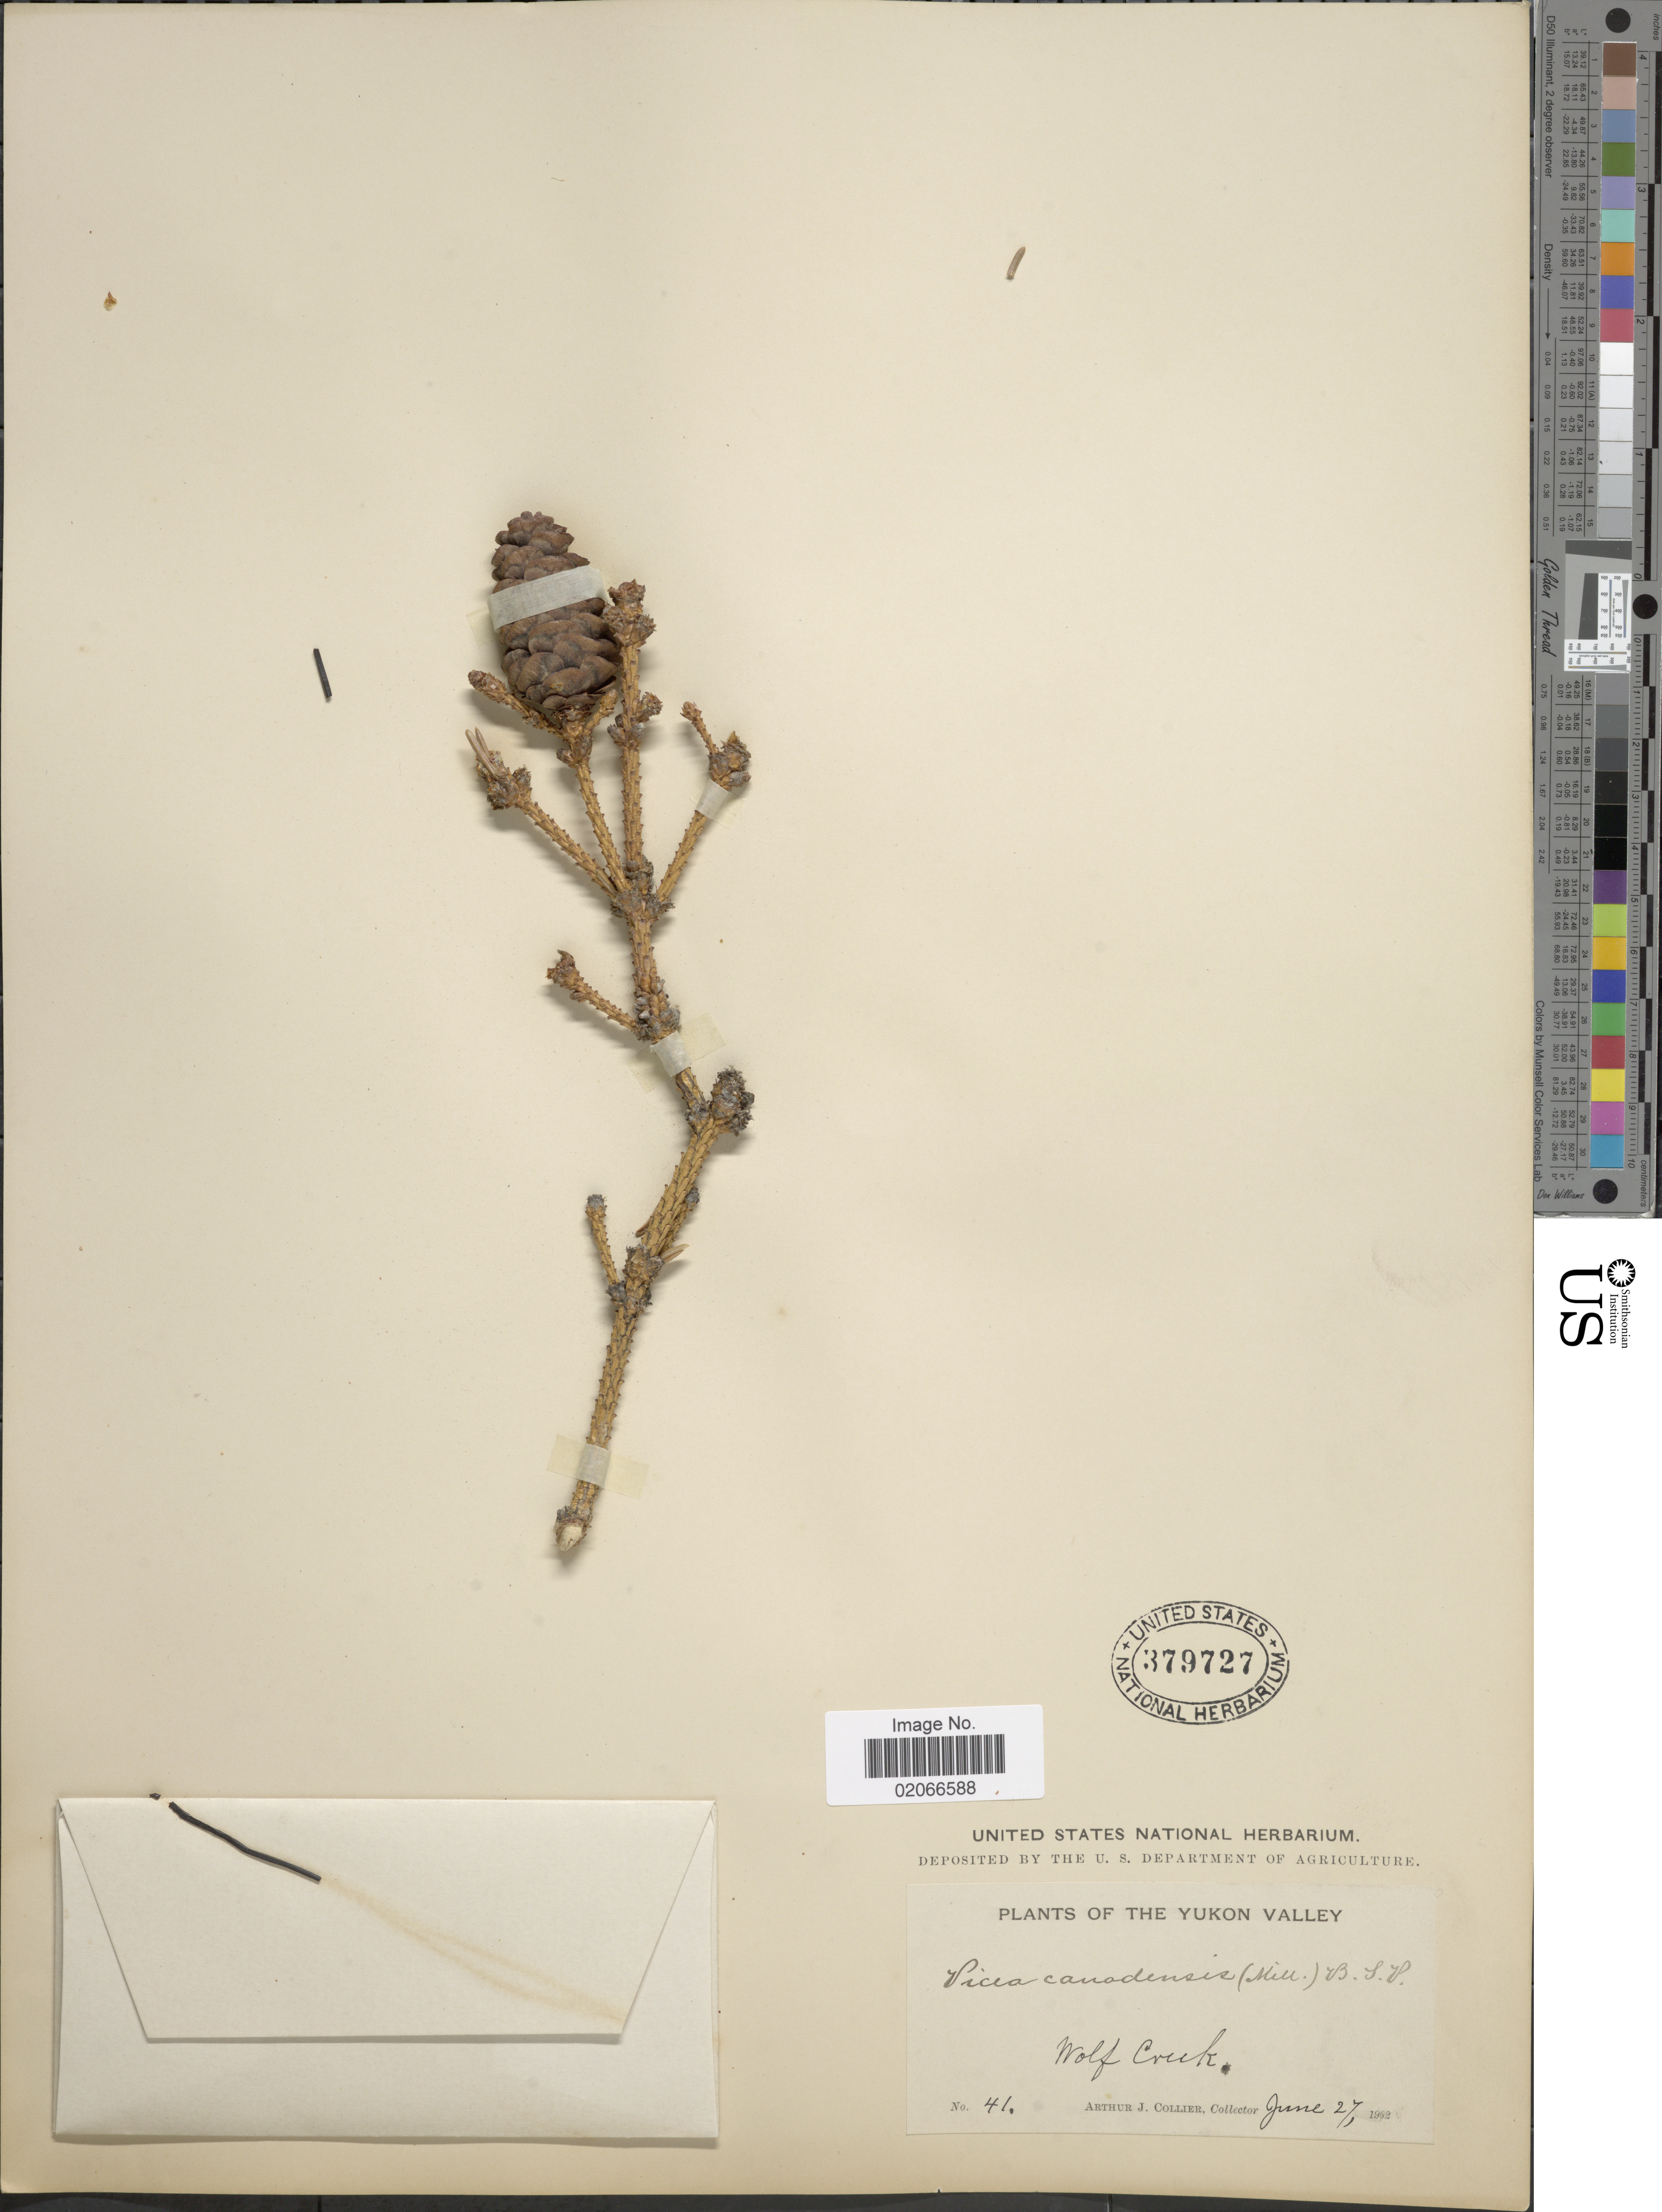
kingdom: Plantae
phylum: Tracheophyta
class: Pinopsida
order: Pinales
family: Pinaceae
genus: Picea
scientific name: Picea glauca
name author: (Moench) Voss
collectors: A. Collier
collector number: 41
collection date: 1962-06-27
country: Canada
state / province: Yukon Territory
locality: Yukon Valley, Wolf Creek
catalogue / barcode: US 379727